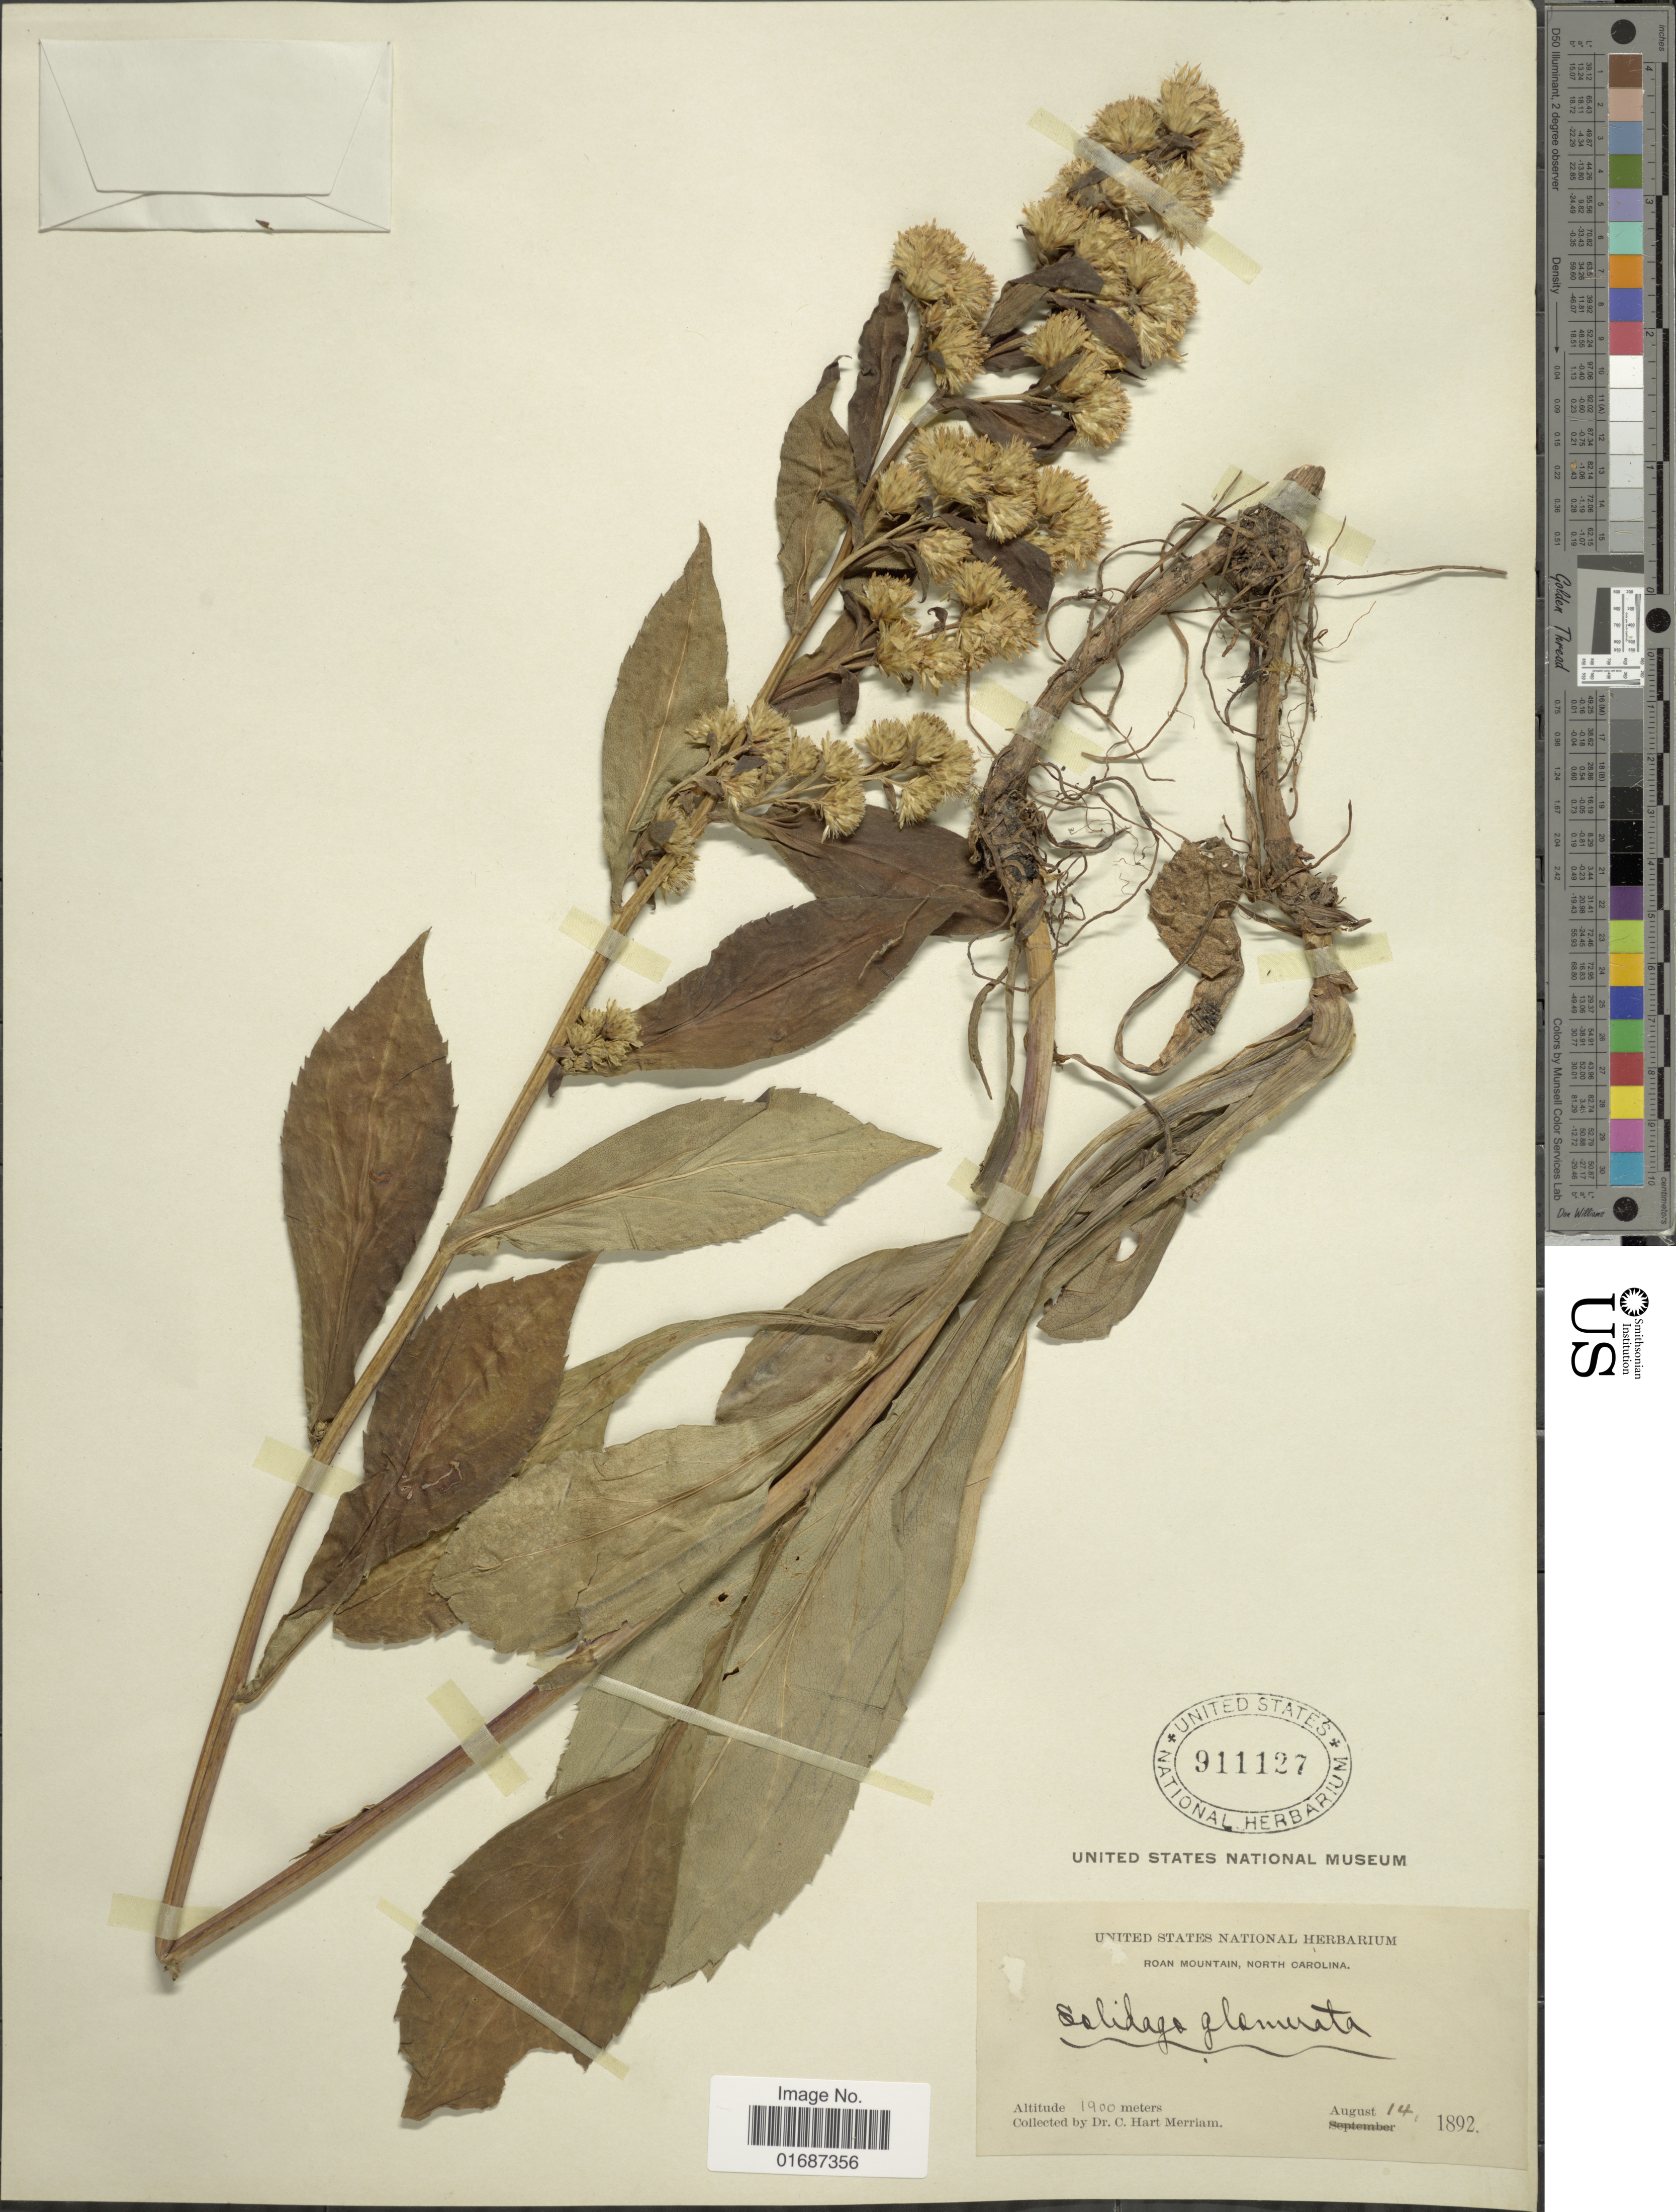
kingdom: Plantae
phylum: Tracheophyta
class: Magnoliopsida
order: Asterales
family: Asteraceae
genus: Solidago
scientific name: Solidago glomerata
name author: Michx.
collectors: C. Merriam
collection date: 1892-08-14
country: United States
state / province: North Carolina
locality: Roan Mountain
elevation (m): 1900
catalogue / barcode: US 911127